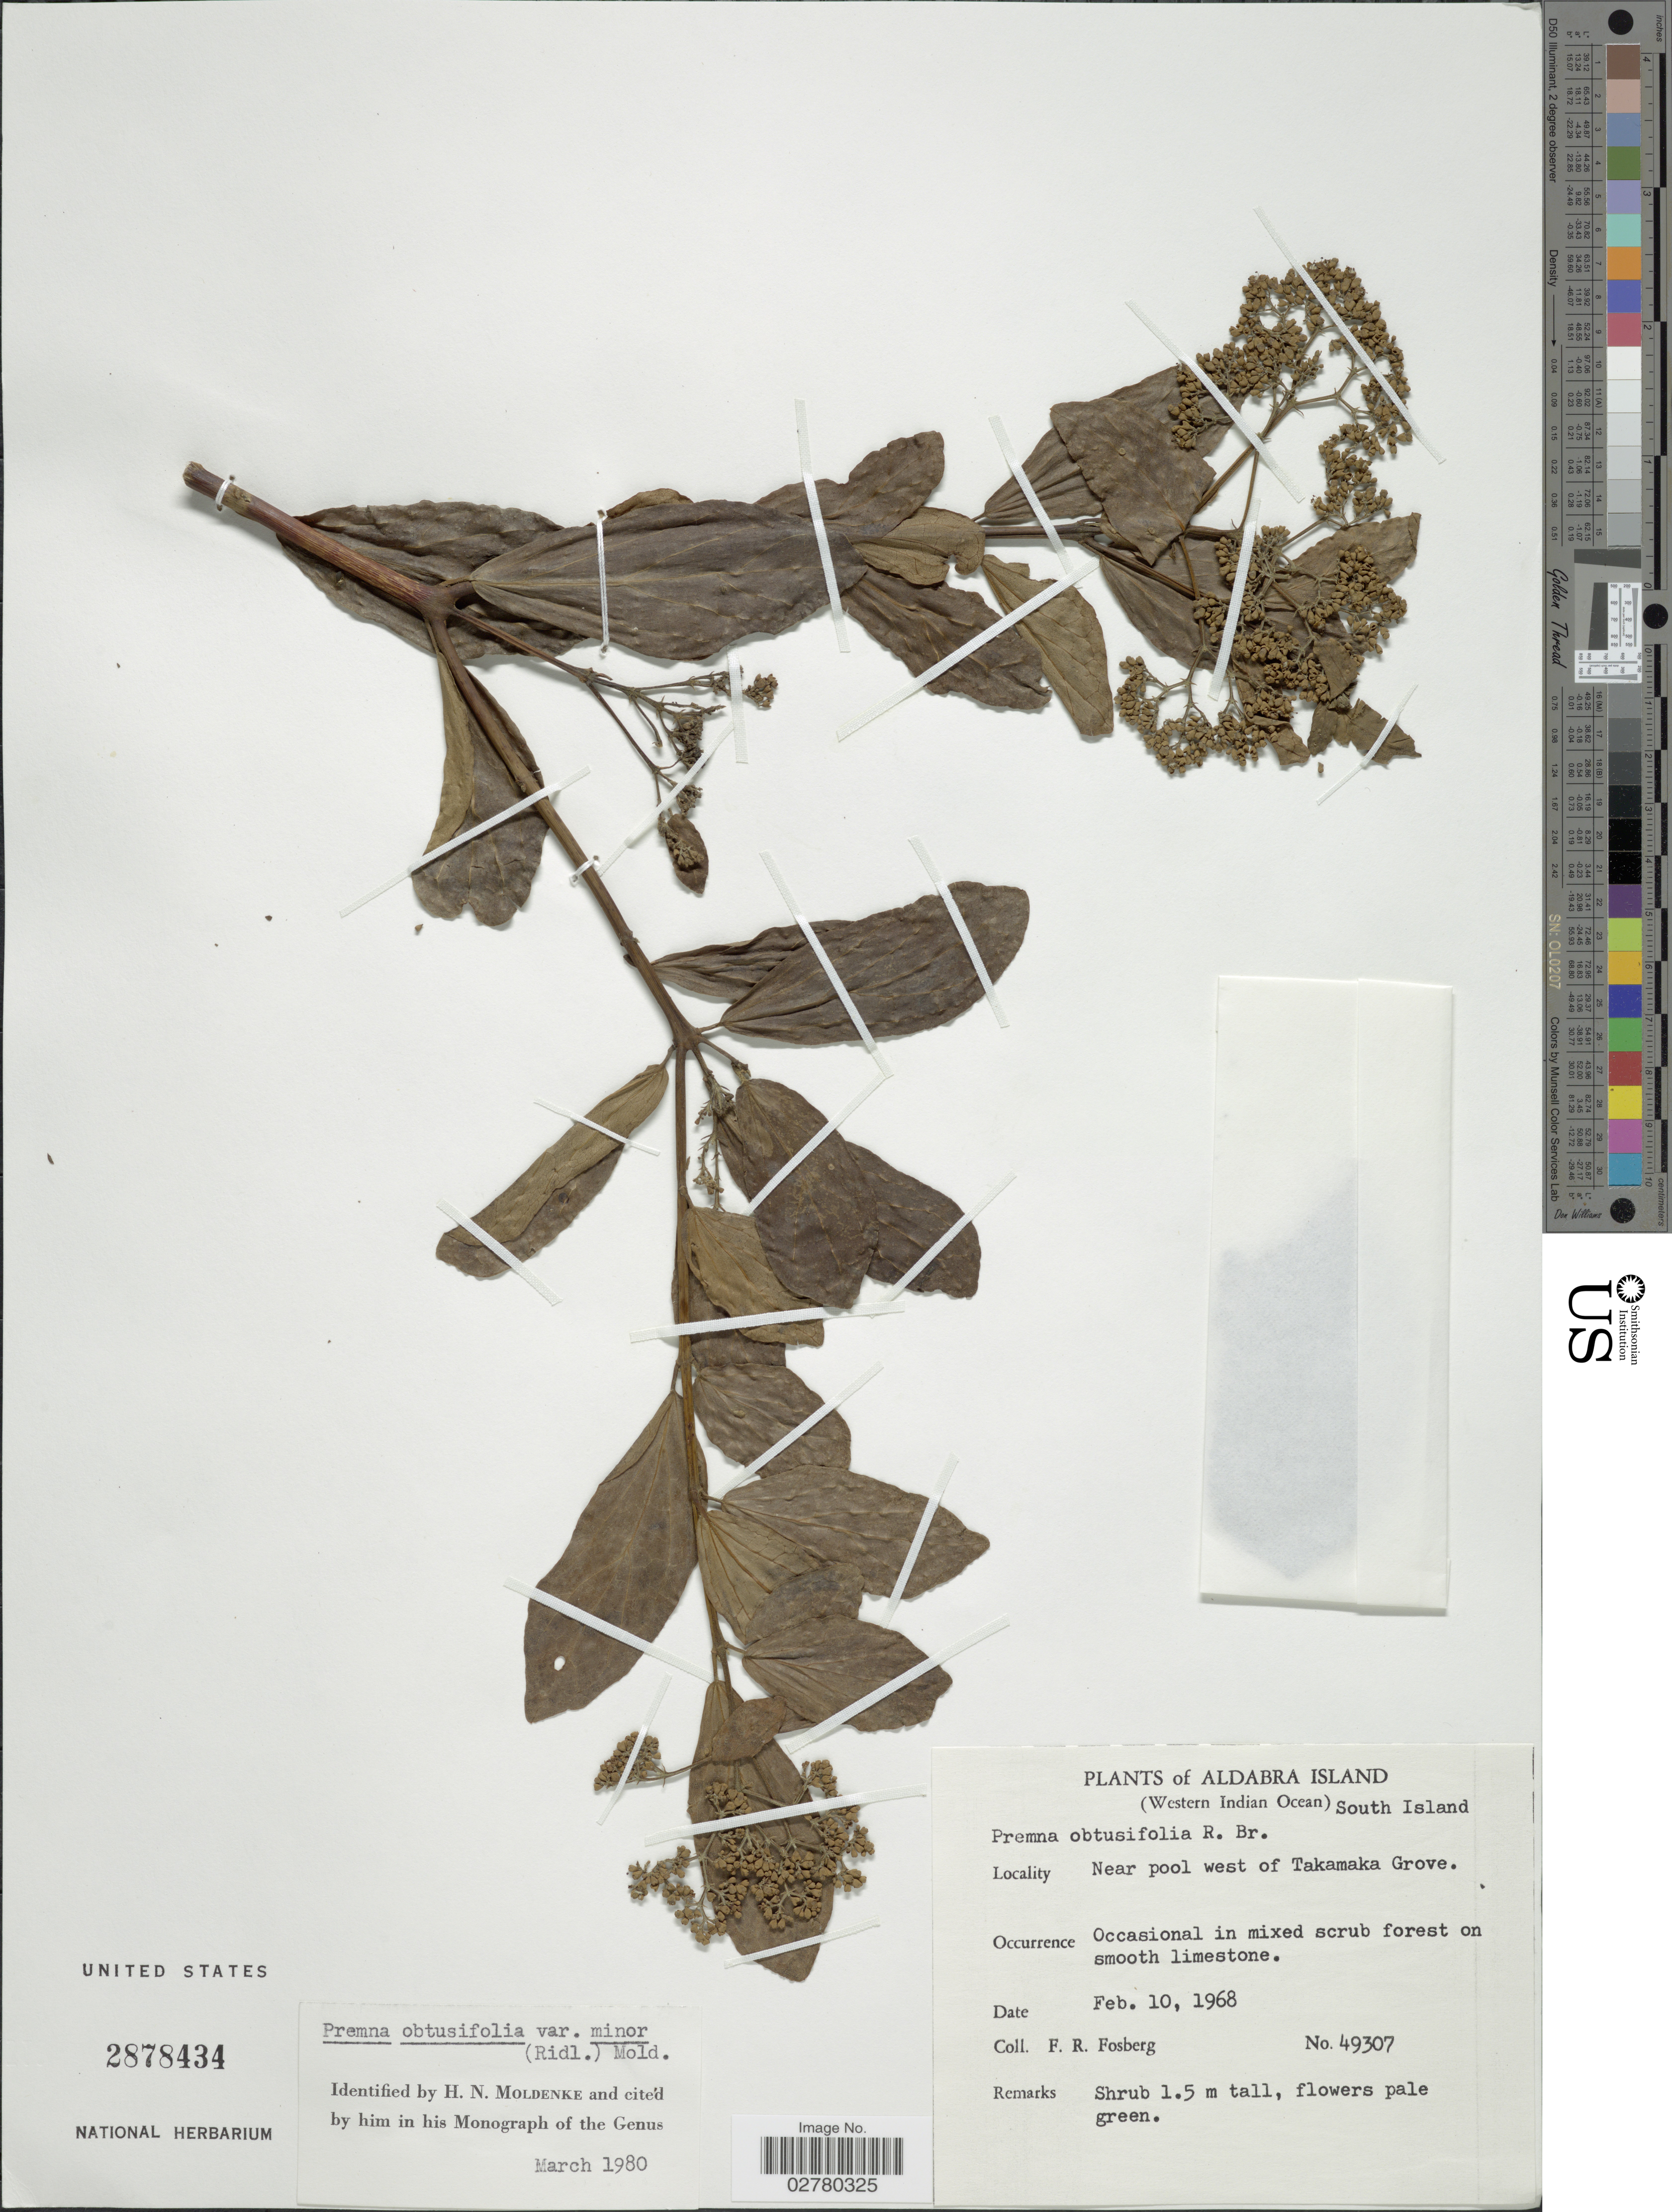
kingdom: Plantae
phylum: Tracheophyta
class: Magnoliopsida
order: Lamiales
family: Lamiaceae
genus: Premna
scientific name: Premna obtusifolia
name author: R. Br.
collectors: F. R. Fosberg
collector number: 49307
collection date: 1968-02-10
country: Seychelles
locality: Aldabra Island (Western Indian Ocean), South Island, Near pool west of Takamaka Grove.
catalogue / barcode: US 2878434